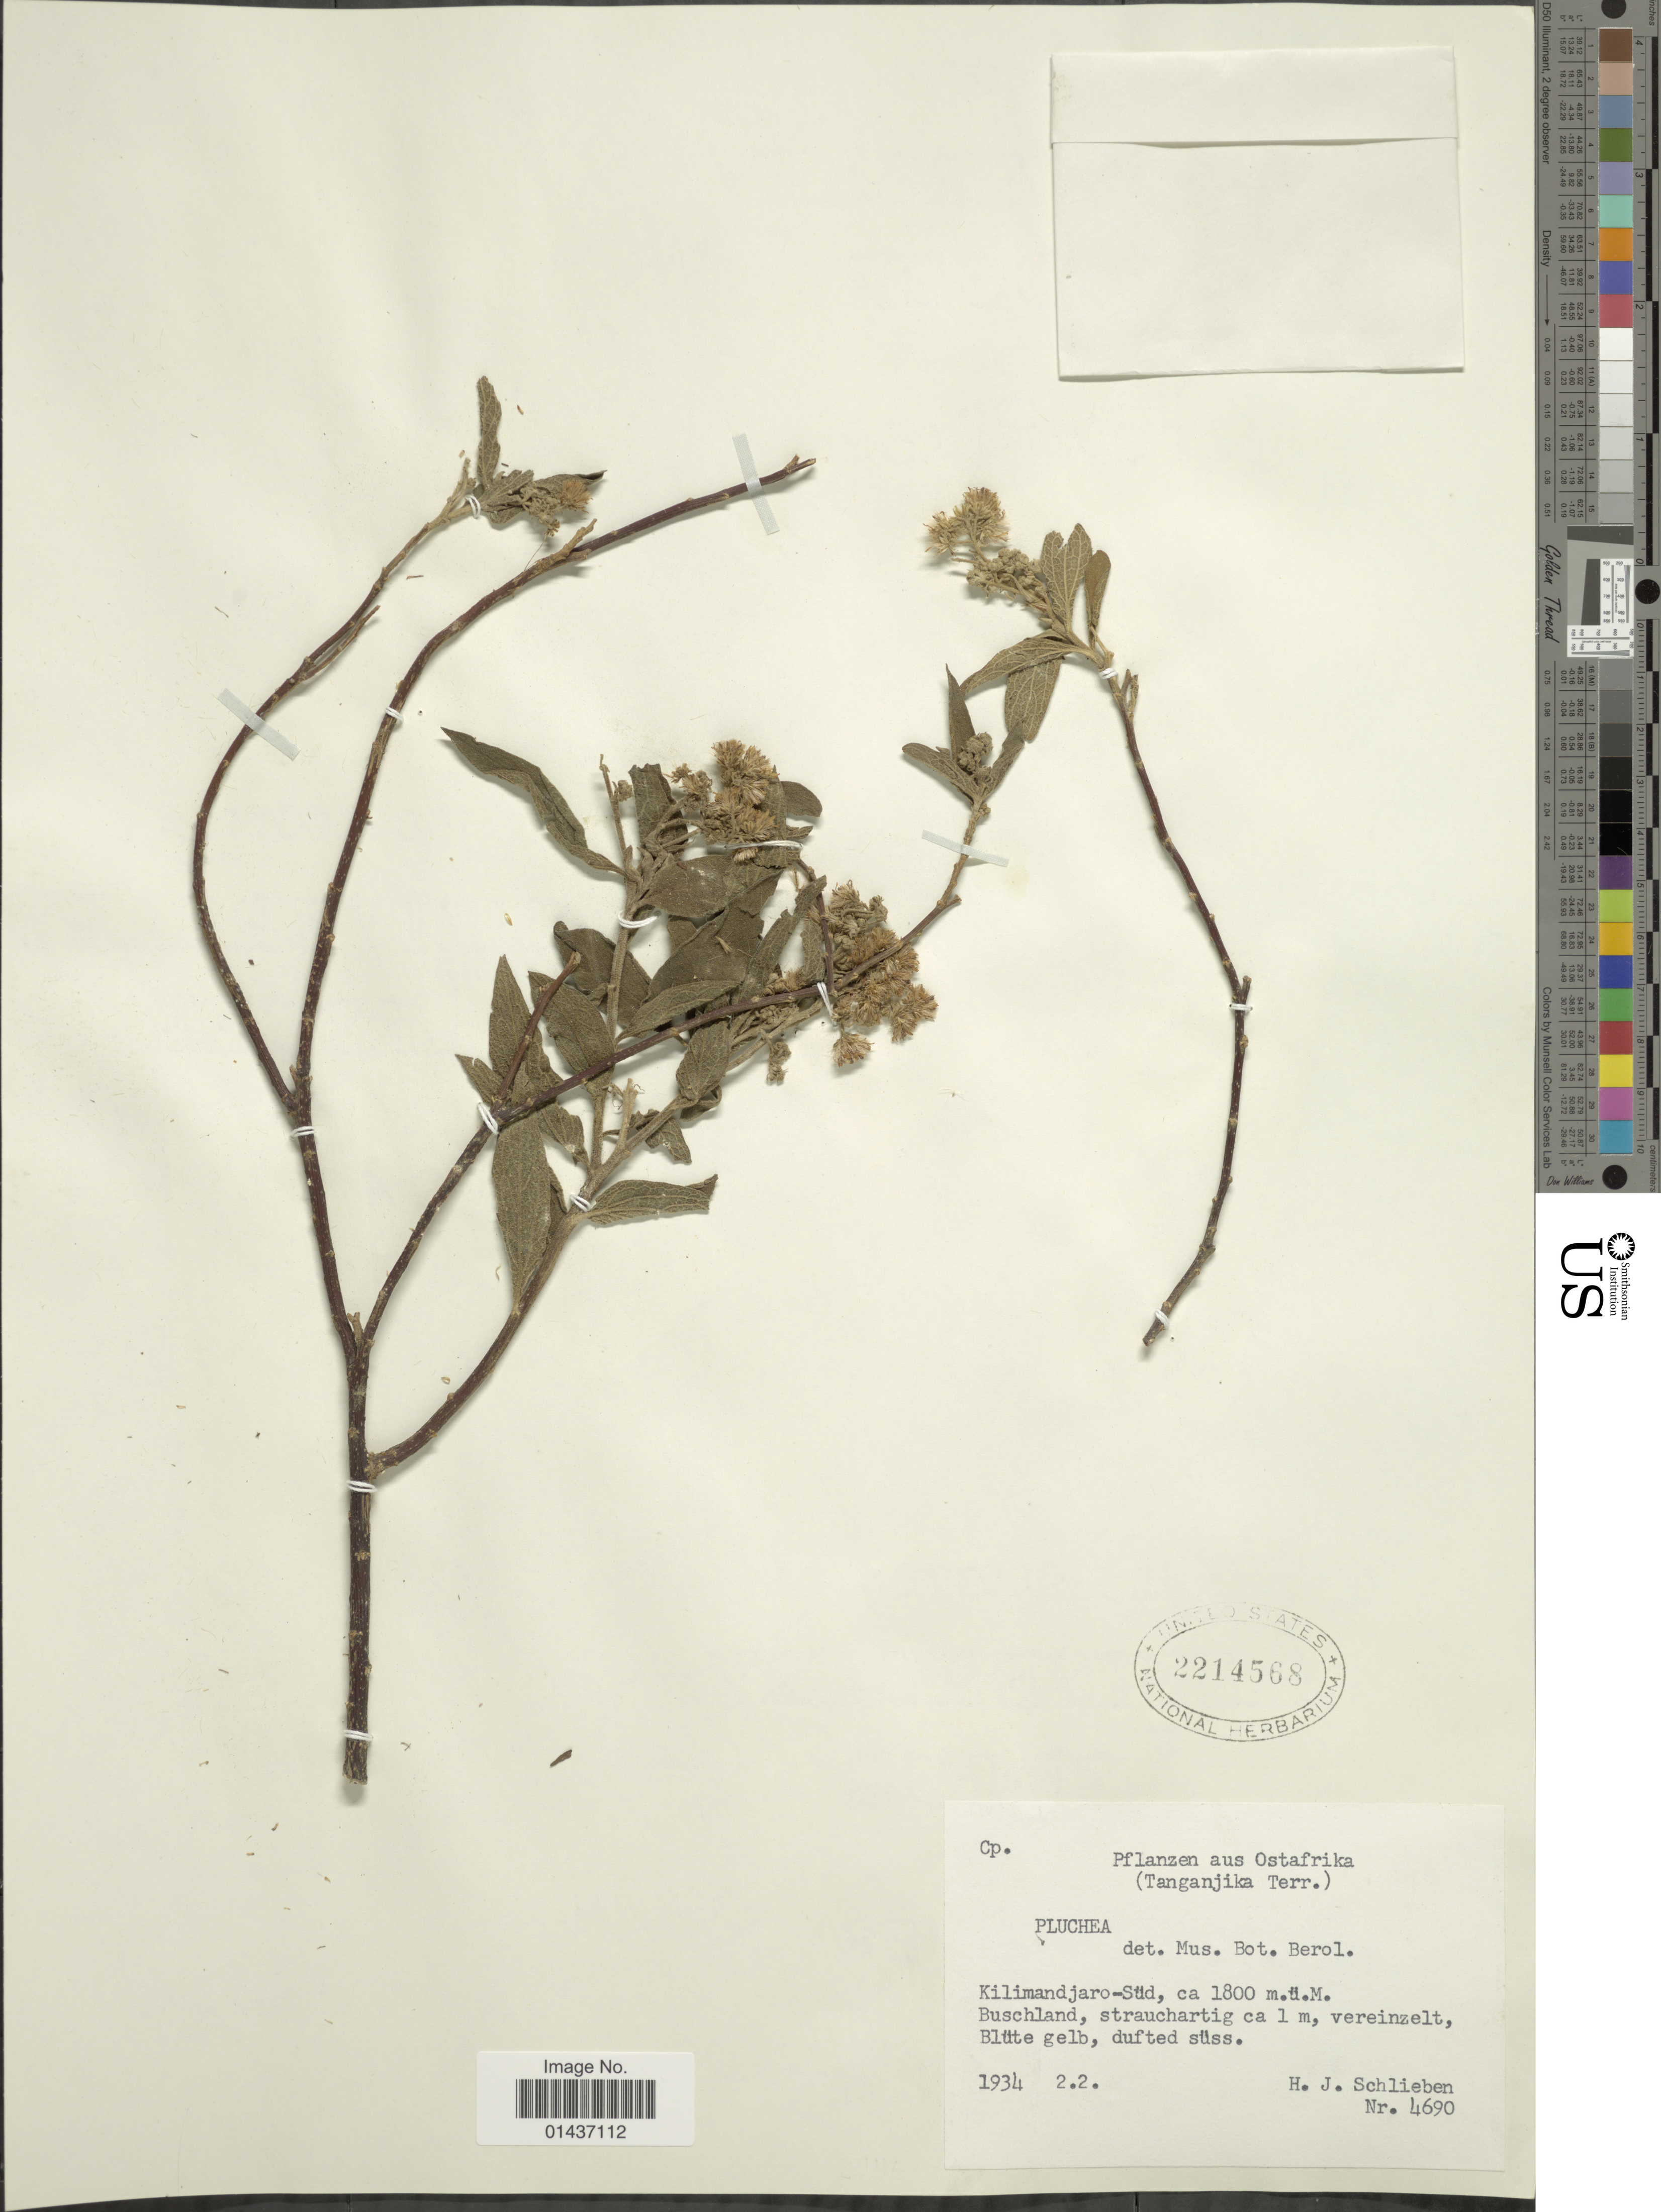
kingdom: Plantae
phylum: Tracheophyta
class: Magnoliopsida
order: Asterales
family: Asteraceae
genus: Pluchea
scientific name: Pluchea sp.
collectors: H. J. Schlieben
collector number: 4690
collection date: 1934-02-02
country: Tanzania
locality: Ostafrika, (Tanganjika Terr.) Kilimandjaro-Süd), Buschland, strauchartig ca 1 m, vereinzelt, Blüte gelb, dufted süss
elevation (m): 1800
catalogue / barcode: US 2214568